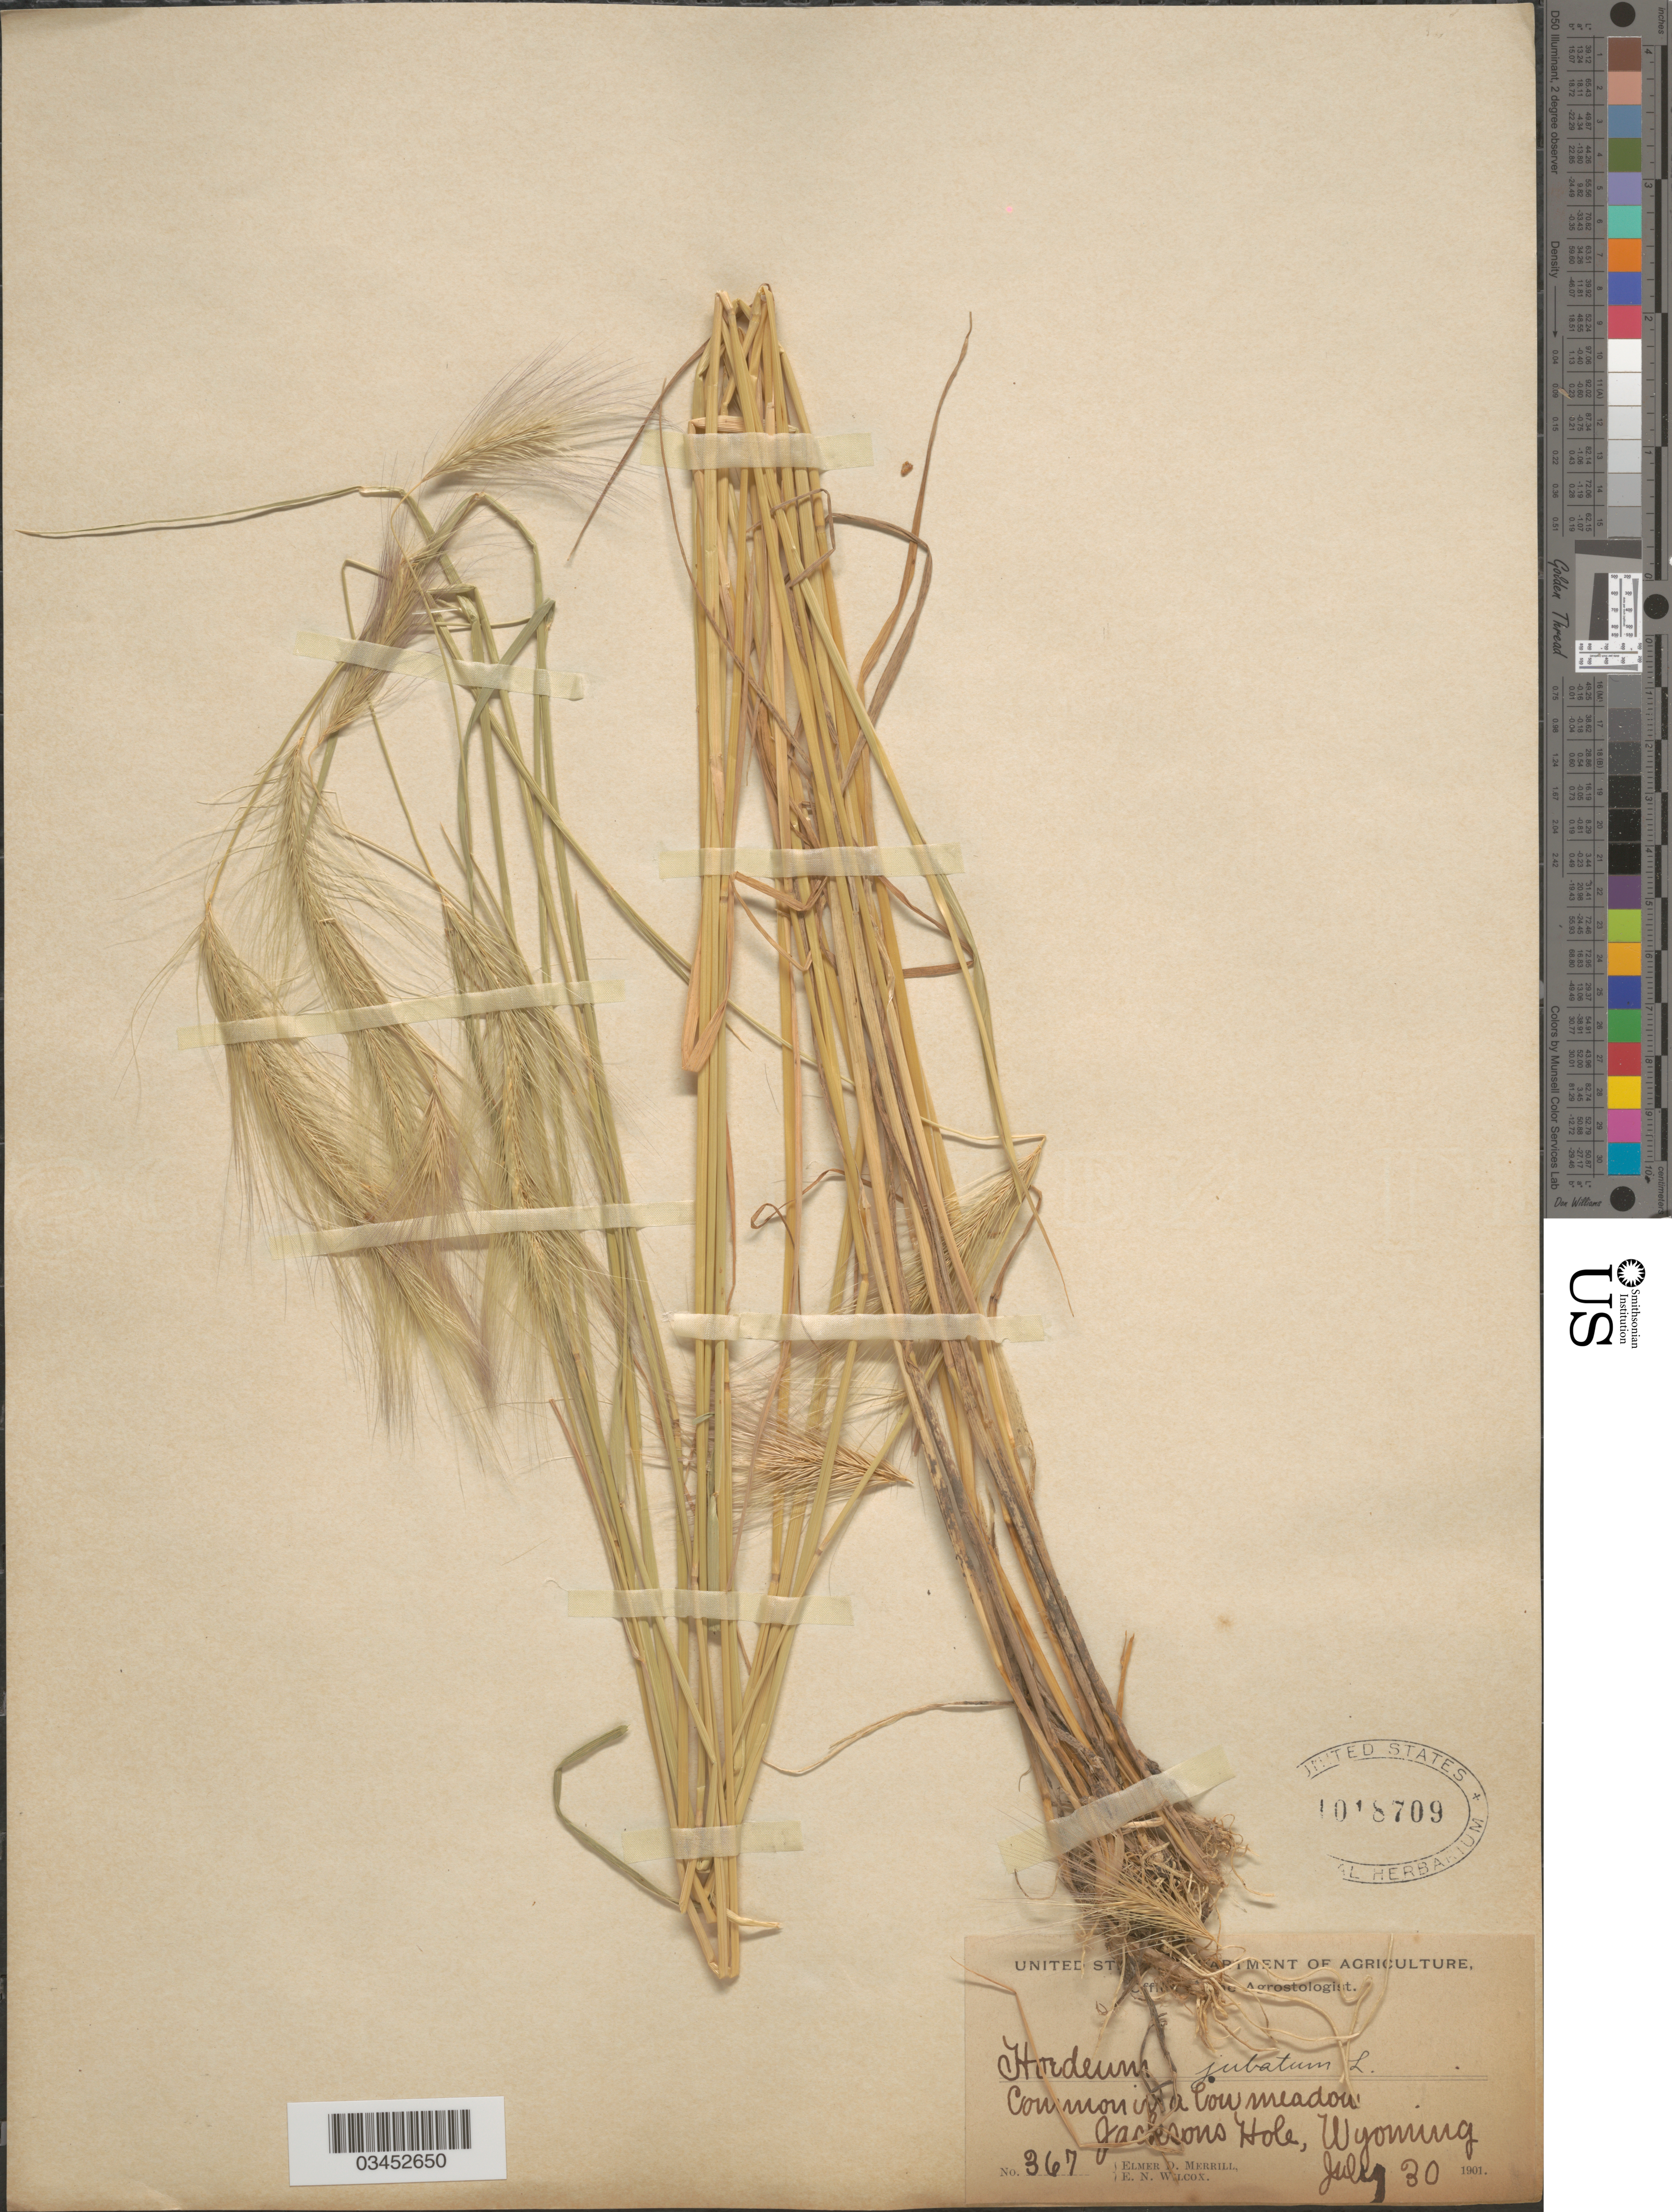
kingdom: Plantae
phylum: Tracheophyta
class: Liliopsida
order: Poales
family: Poaceae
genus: Hordeum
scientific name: Hordeum jubatum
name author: L.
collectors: E. D. Merrill & E. Wilcox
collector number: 367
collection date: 1901-07-30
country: United States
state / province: Wyoming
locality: Common in a Cow meadow. Jackson Hole.